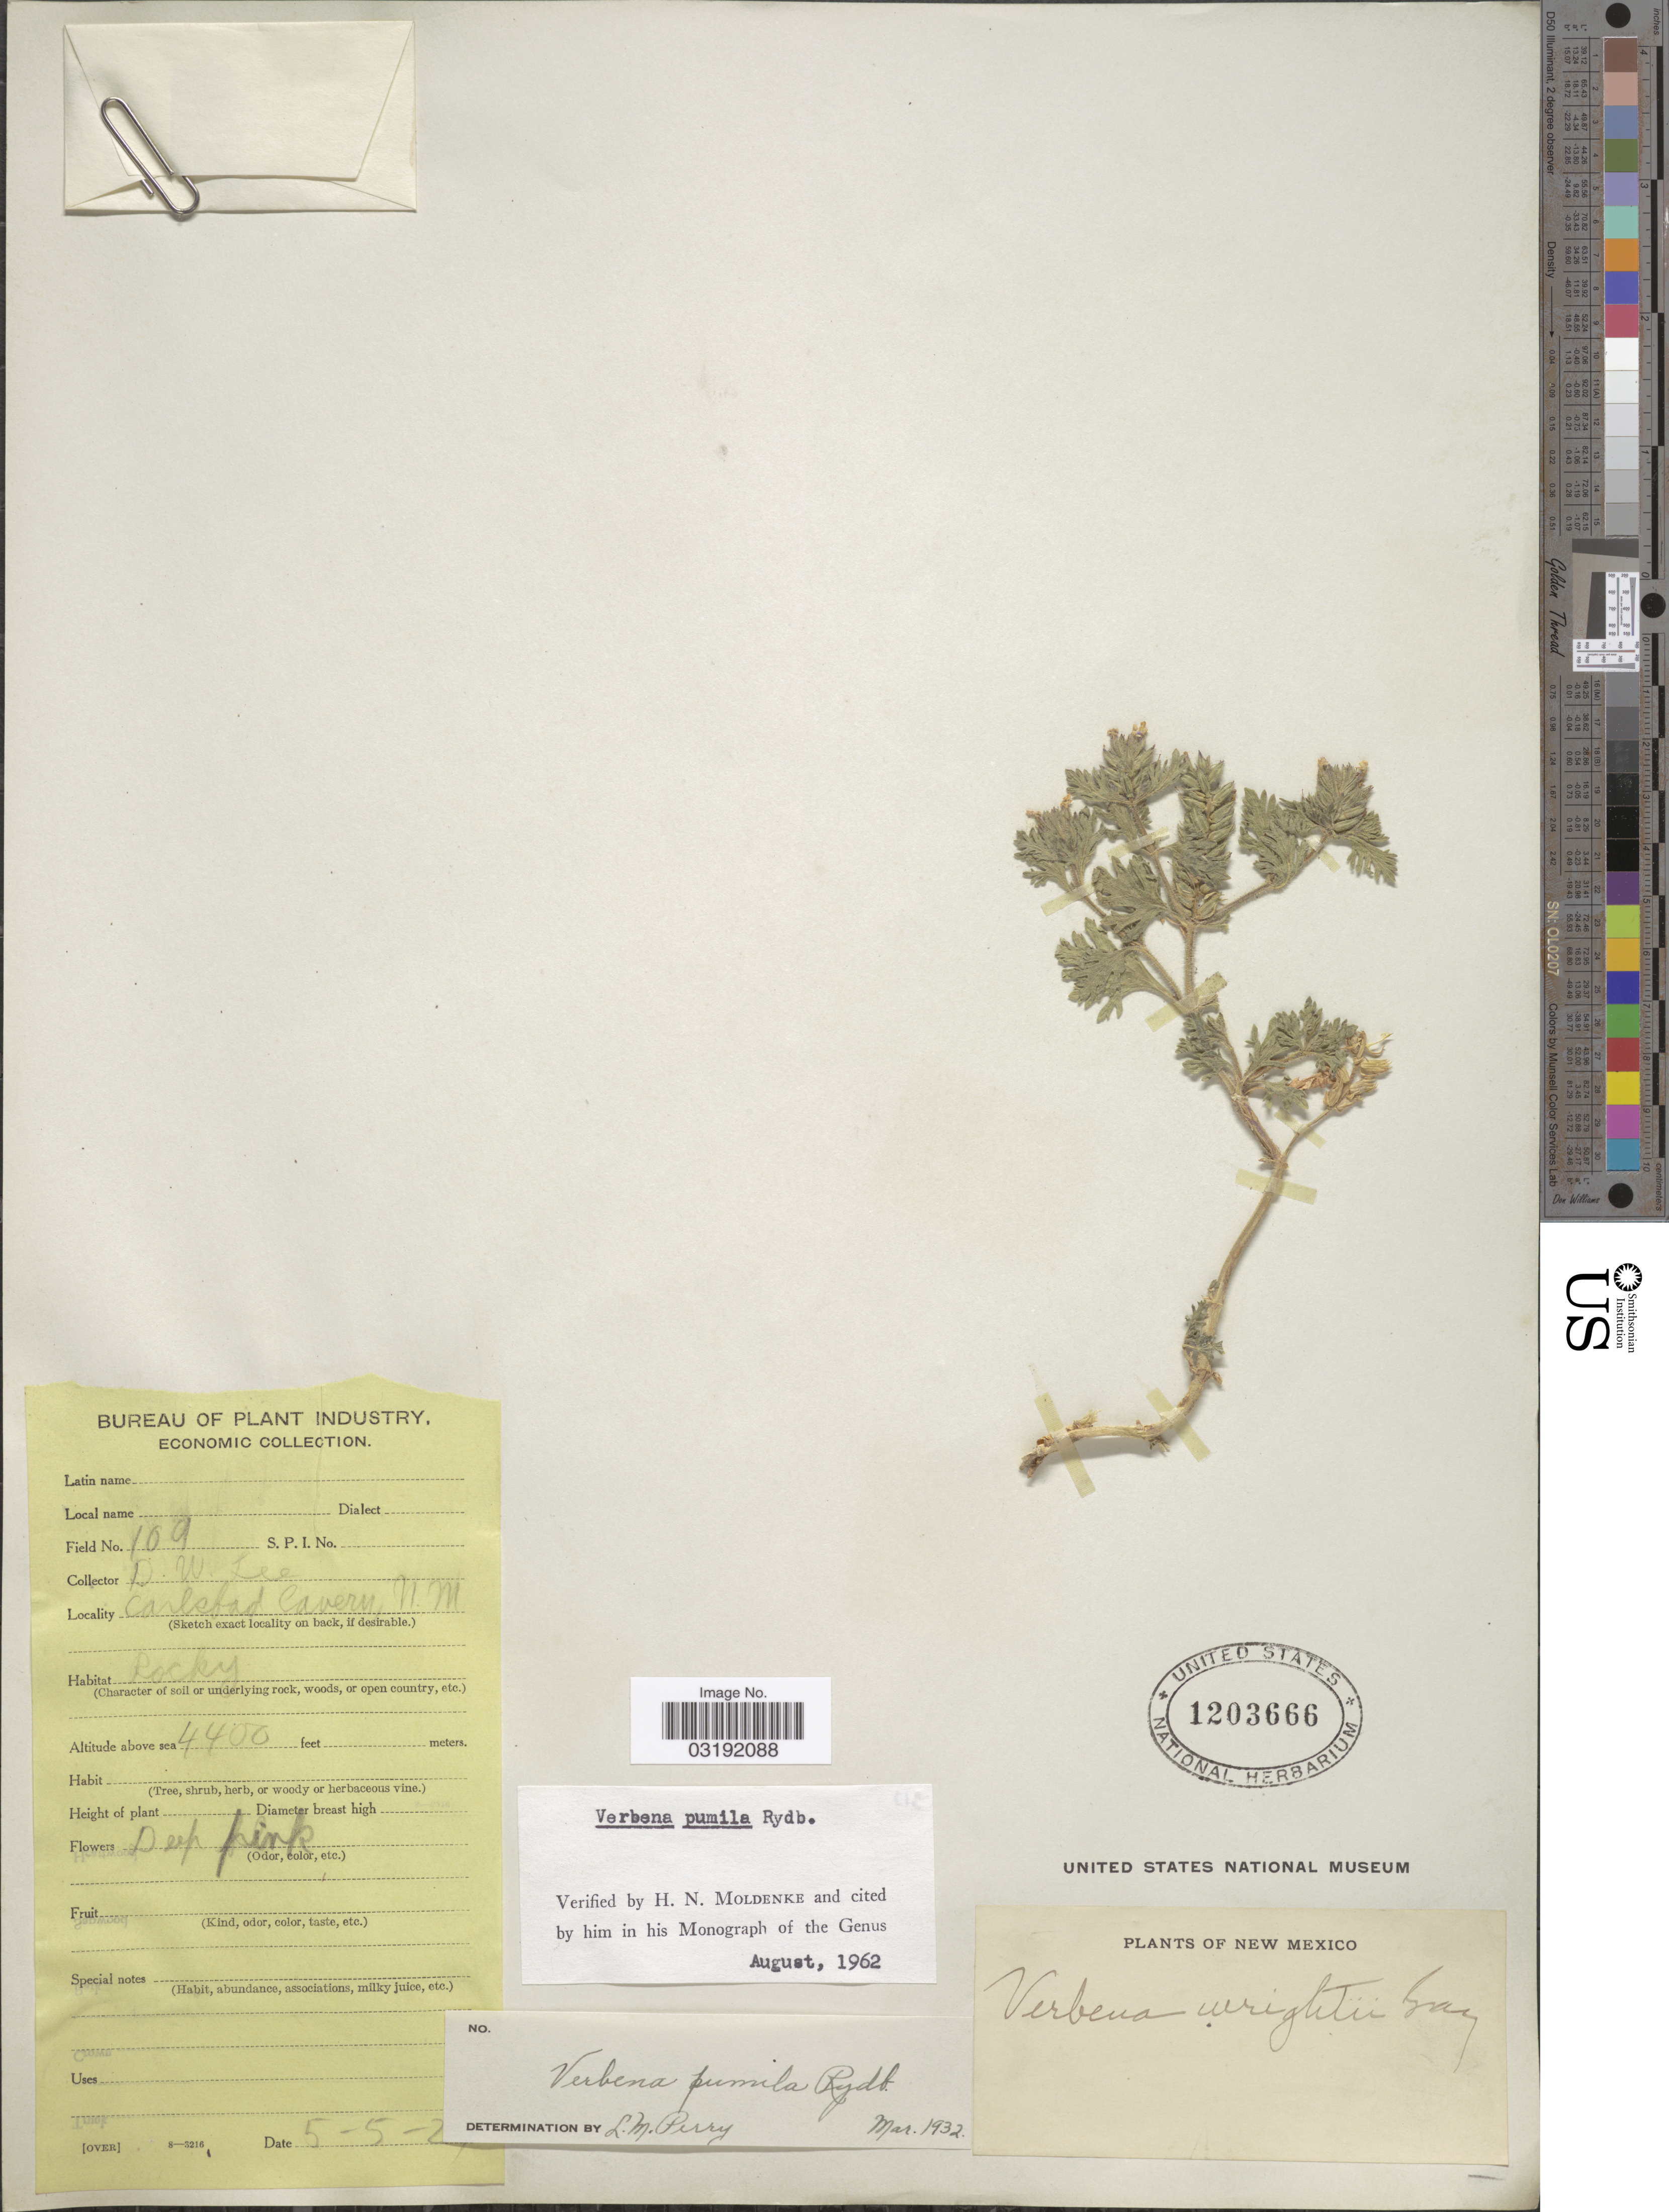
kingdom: Plantae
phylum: Tracheophyta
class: Magnoliopsida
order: Lamiales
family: Verbenaceae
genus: Verbena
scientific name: Verbena pumila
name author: Rydb.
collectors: D. Lee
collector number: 109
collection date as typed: Transcribed d/m/y: 5/5/29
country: United States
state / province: New Mexico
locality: Carlsbad Cavern.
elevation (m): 1341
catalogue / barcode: US 1203666